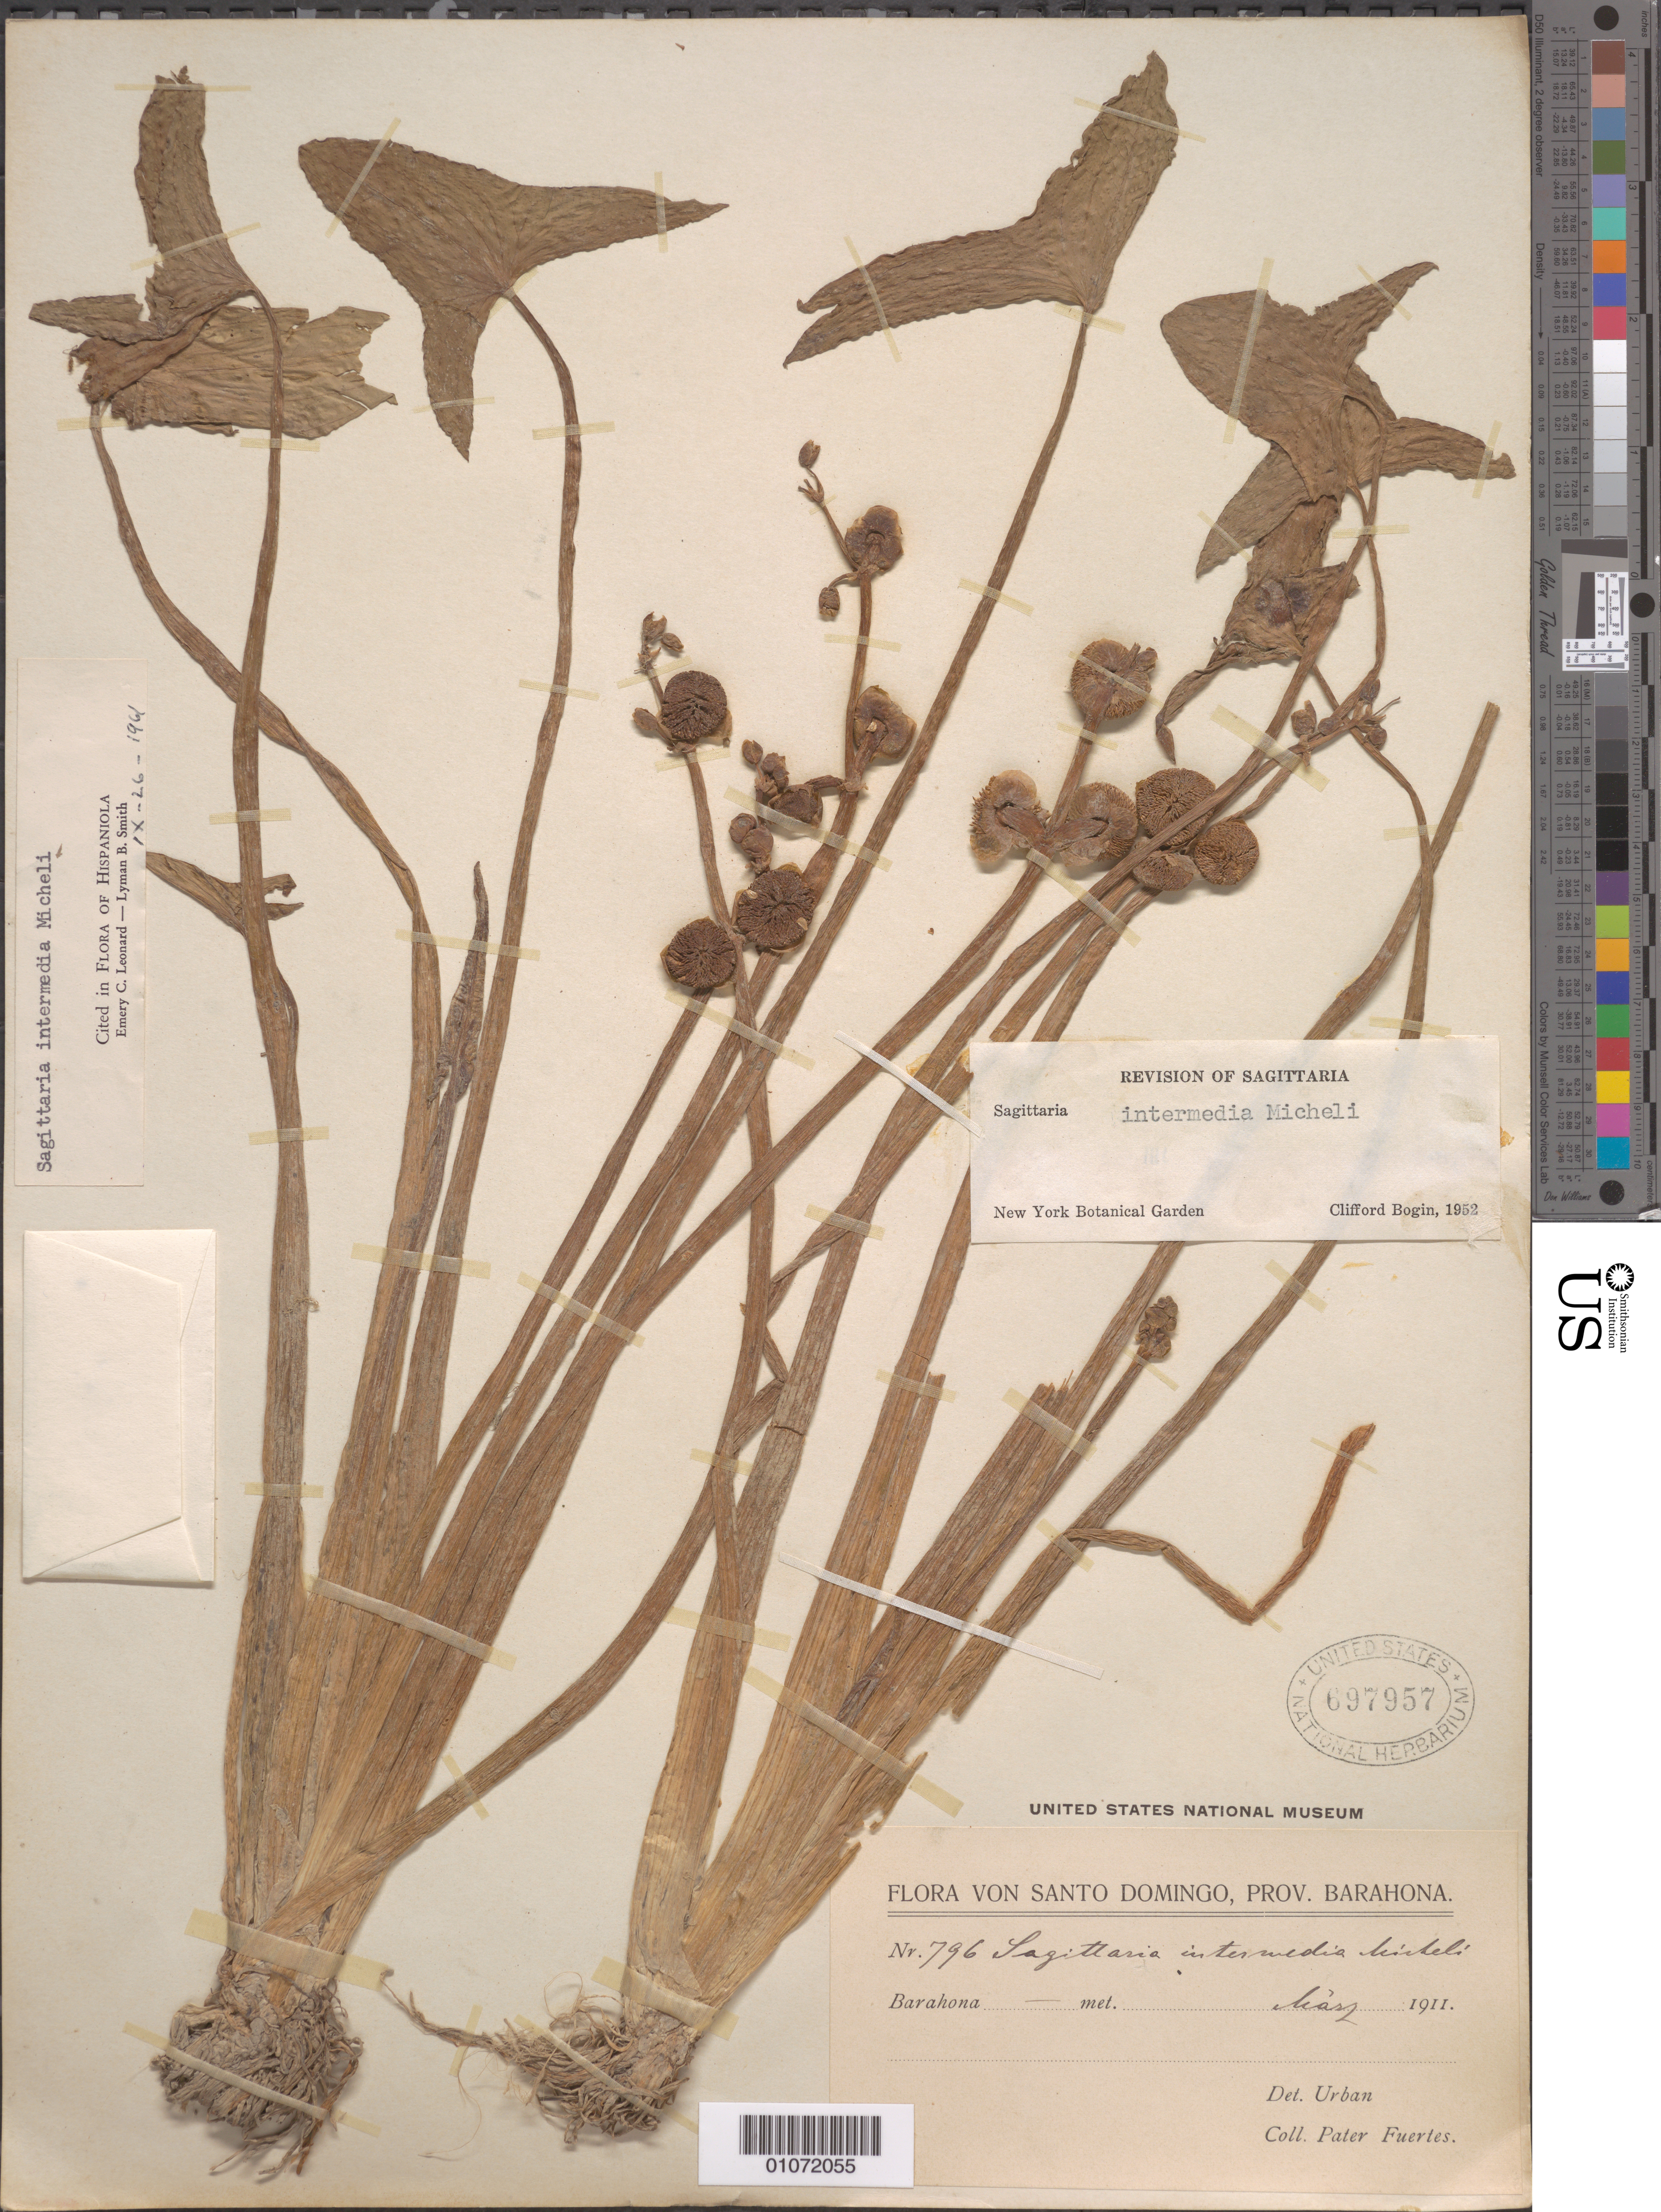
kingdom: Plantae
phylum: Tracheophyta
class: Liliopsida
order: Alismatales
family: Alismataceae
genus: Sagittaria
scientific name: Sagittaria intermedia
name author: Micheli in A. DC.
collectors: P. Fuertes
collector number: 796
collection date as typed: May 1911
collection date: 1911-05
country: Dominican Republic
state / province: Santo Domingo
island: Hispaniola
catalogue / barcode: US 697957